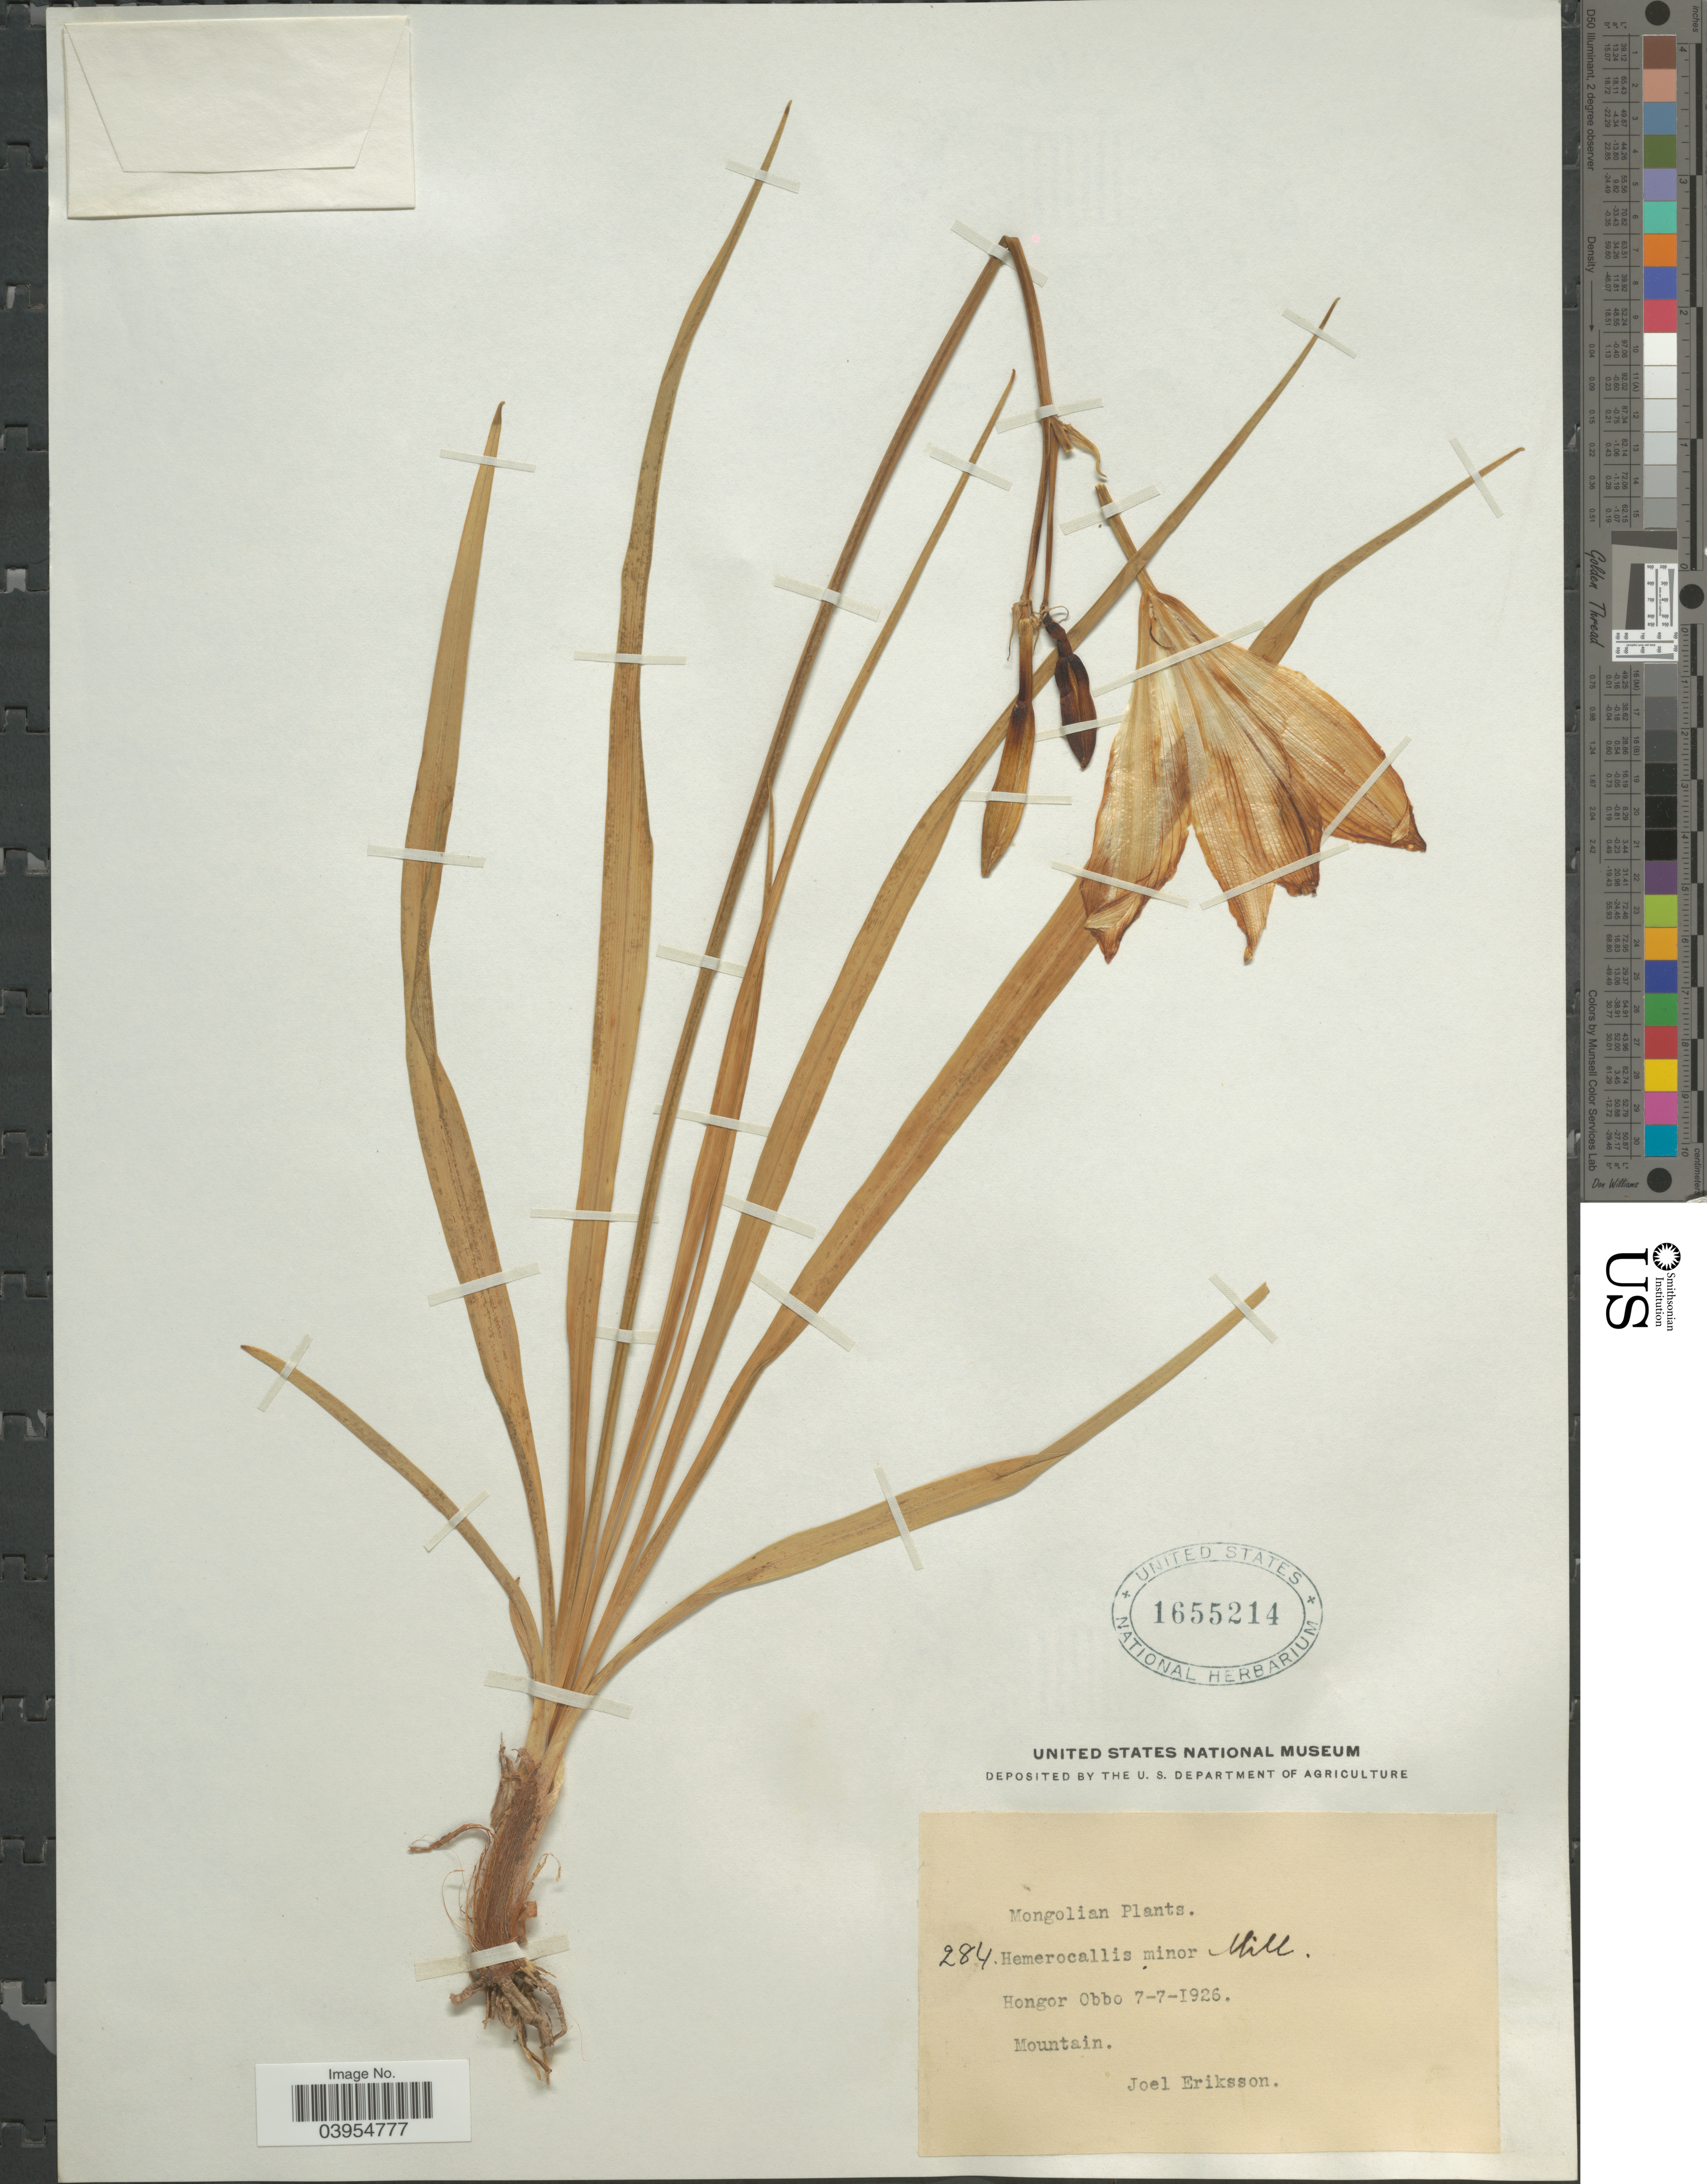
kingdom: Plantae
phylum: Tracheophyta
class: Liliopsida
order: Asparagales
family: Asphodelaceae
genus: Hemerocallis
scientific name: Hemerocallis minor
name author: Mill.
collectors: J. Eriksson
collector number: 284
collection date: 1926-07-07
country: Mongolia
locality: Mongolian. Hongor Obbo.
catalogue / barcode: US 1655214